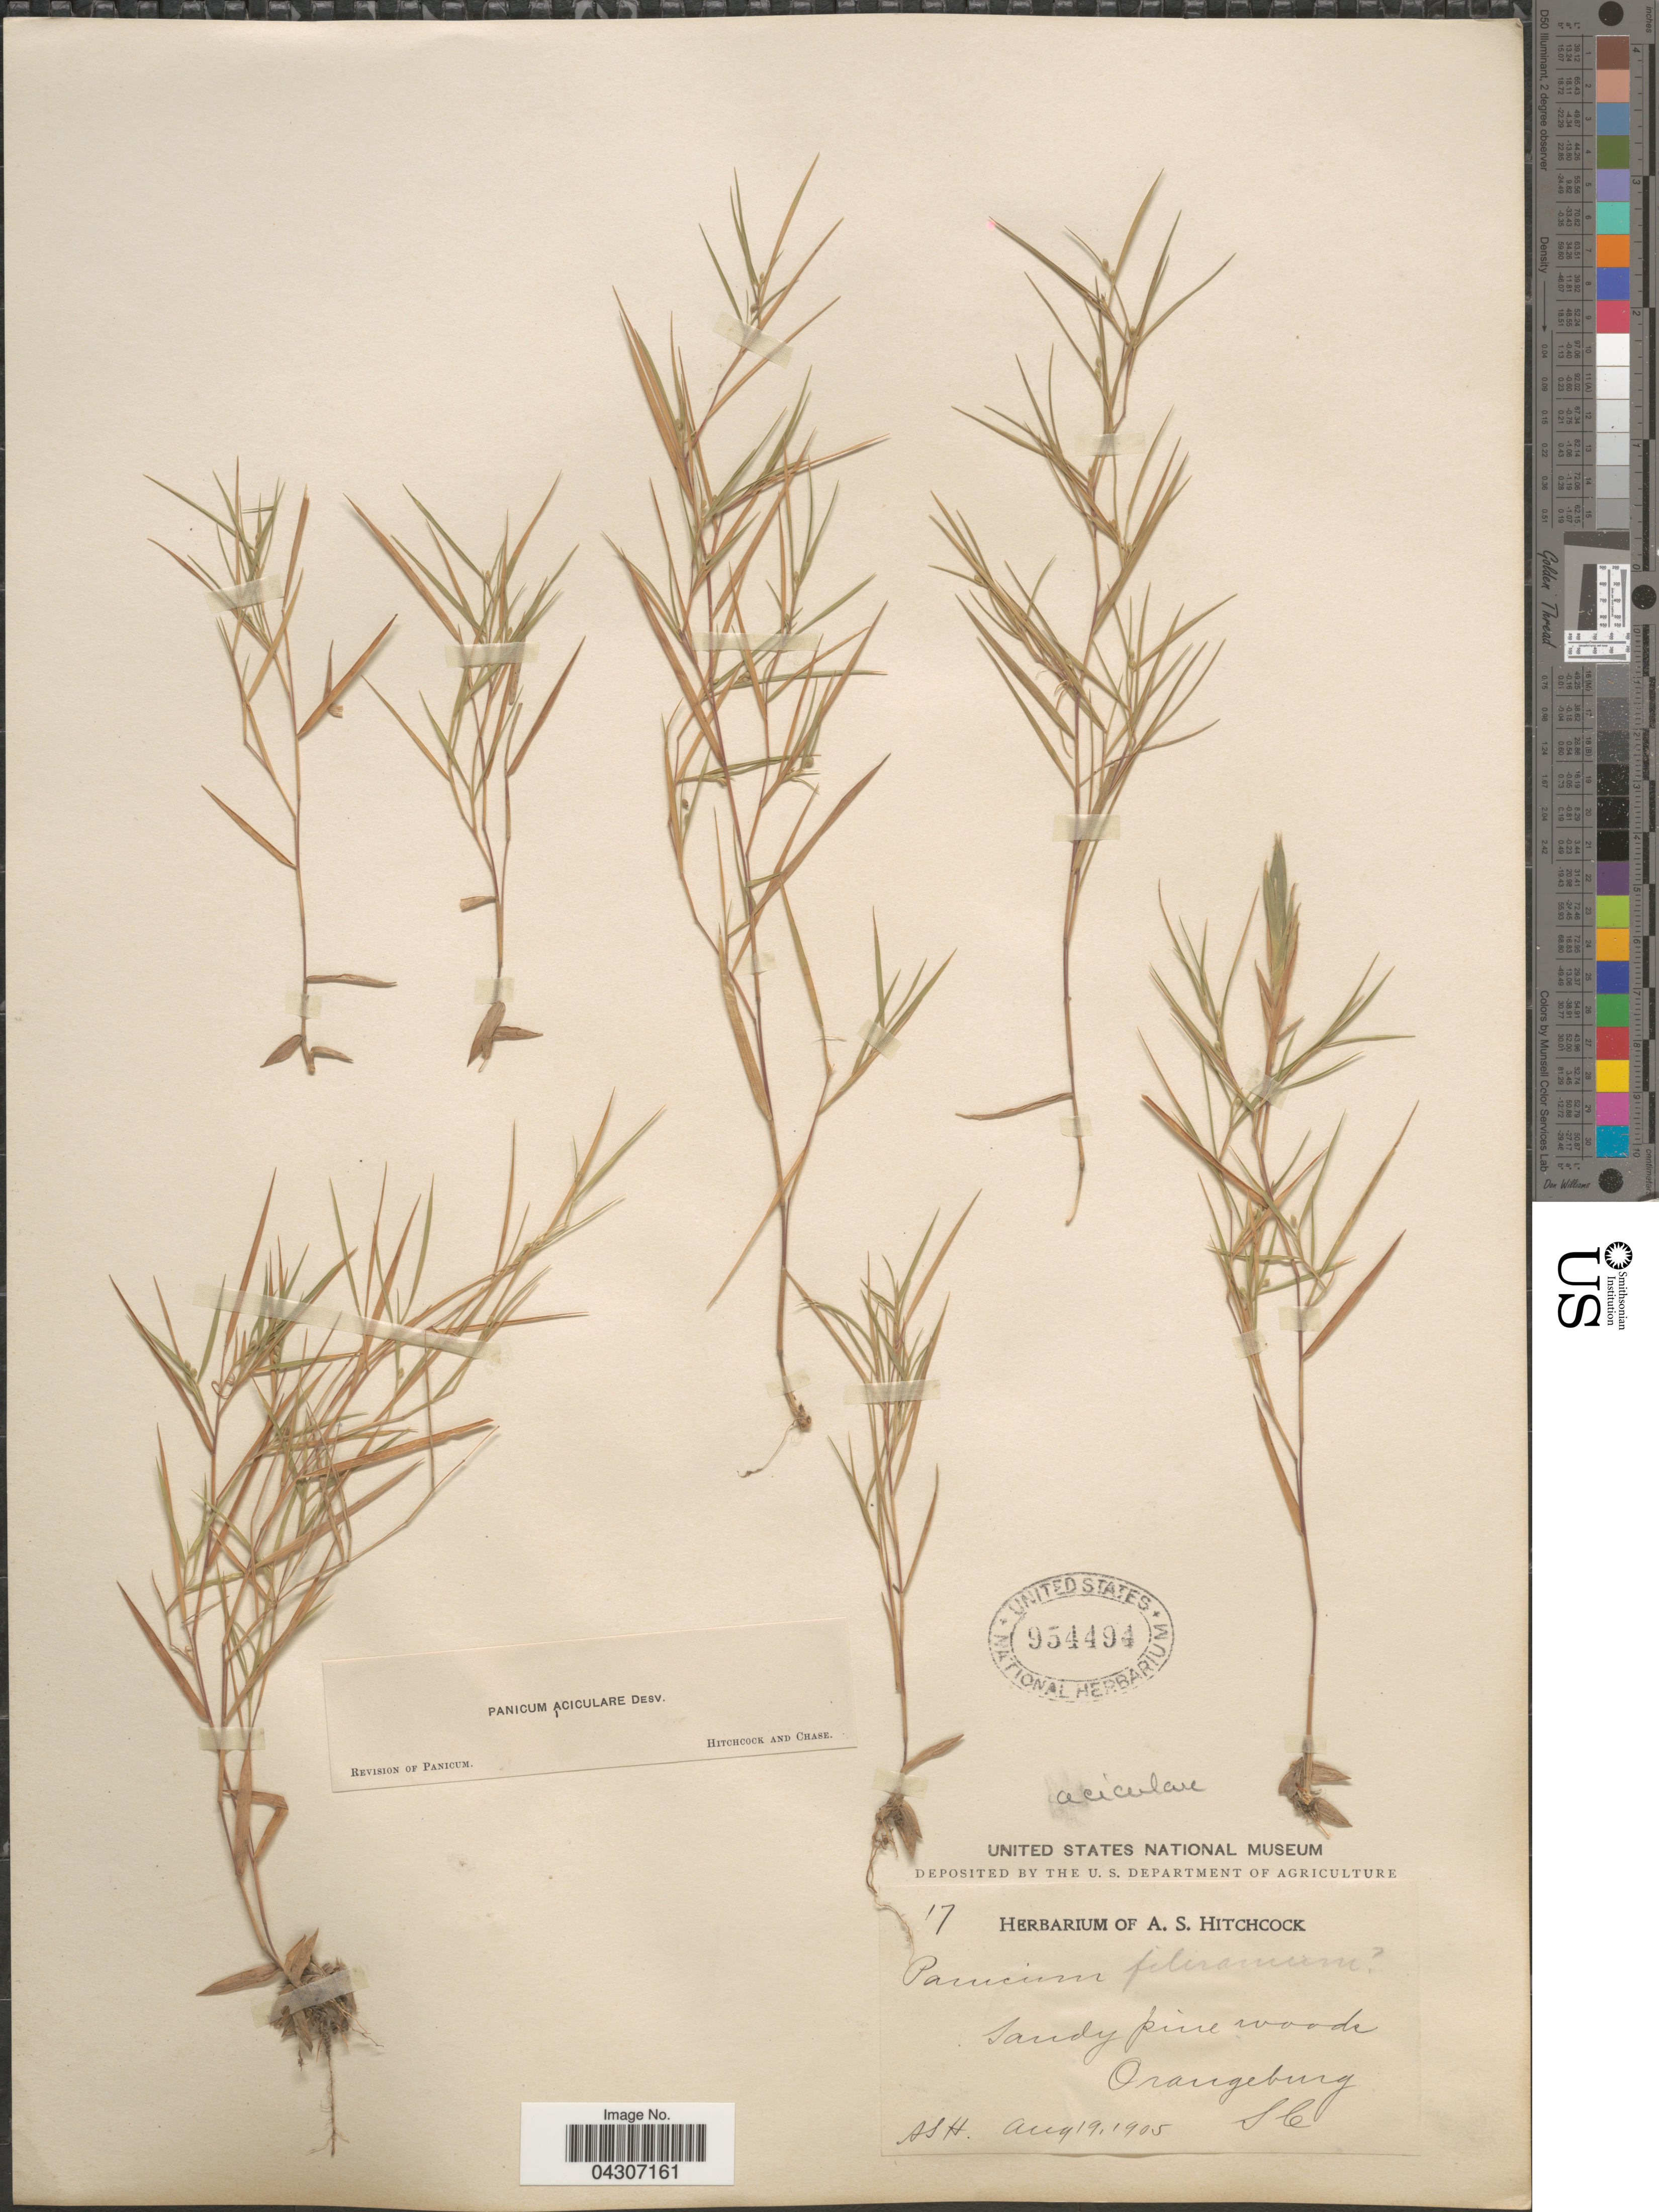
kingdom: Plantae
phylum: Tracheophyta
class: Liliopsida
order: Poales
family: Poaceae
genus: Dichanthelium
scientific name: Dichanthelium aciculare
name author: (Desv. ex Poir.) Gould & C.A. Clark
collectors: A. S. Hitchcock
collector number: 17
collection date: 1905-08-19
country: United States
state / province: South Carolina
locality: Orangeburg.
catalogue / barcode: US 954494